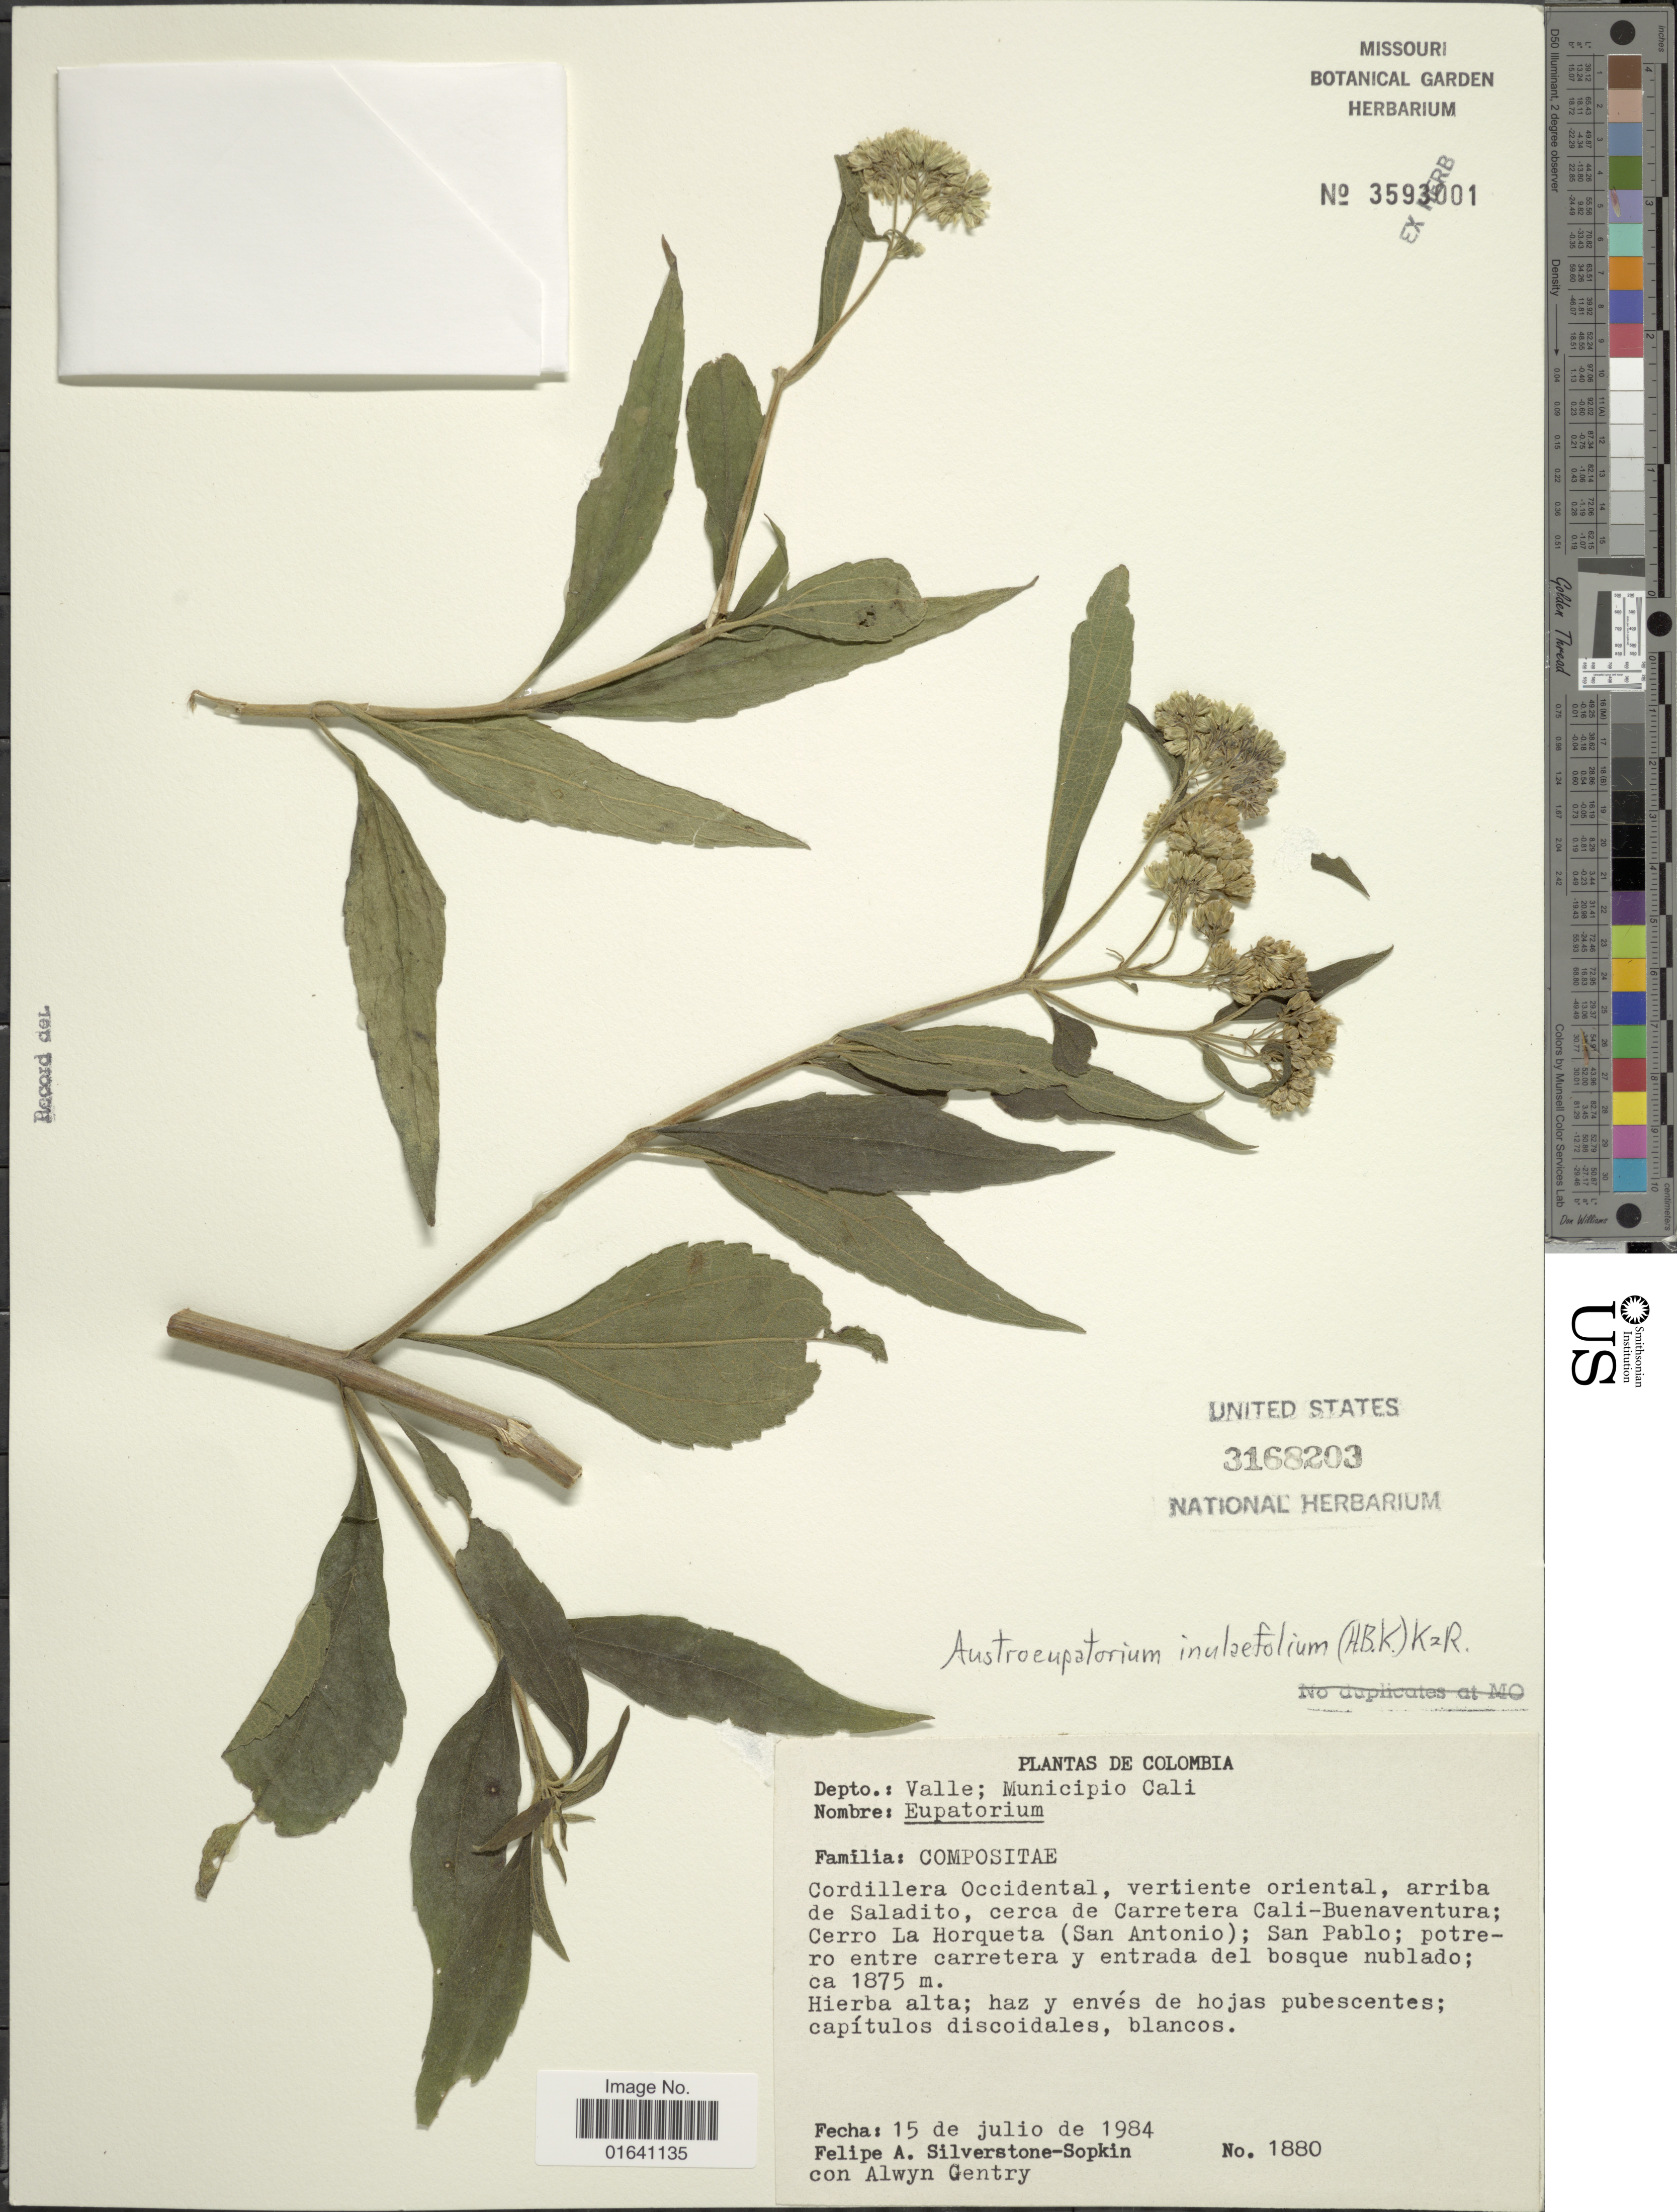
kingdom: Plantae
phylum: Tracheophyta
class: Magnoliopsida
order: Asterales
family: Asteraceae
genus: Austroeupatorium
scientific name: Austroeupatorium inulaefolium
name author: (Kunth) R.M. King & H. Rob.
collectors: P. A. Silverstone-Sopkin & A. H. Gentry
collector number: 1880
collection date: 1984-07-15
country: Colombia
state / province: Valle del Cauca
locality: Depto: Valle; Municipio Cali, Cordillera, vertiente oriental, arriba de Saladito, cerca de Carretera Cali-Buenaventura; Cerro La Horqueta (San Antonio); San Pablo; potrero entre carretera y entrada del bosque nublado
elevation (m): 1875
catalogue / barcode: US 3168203